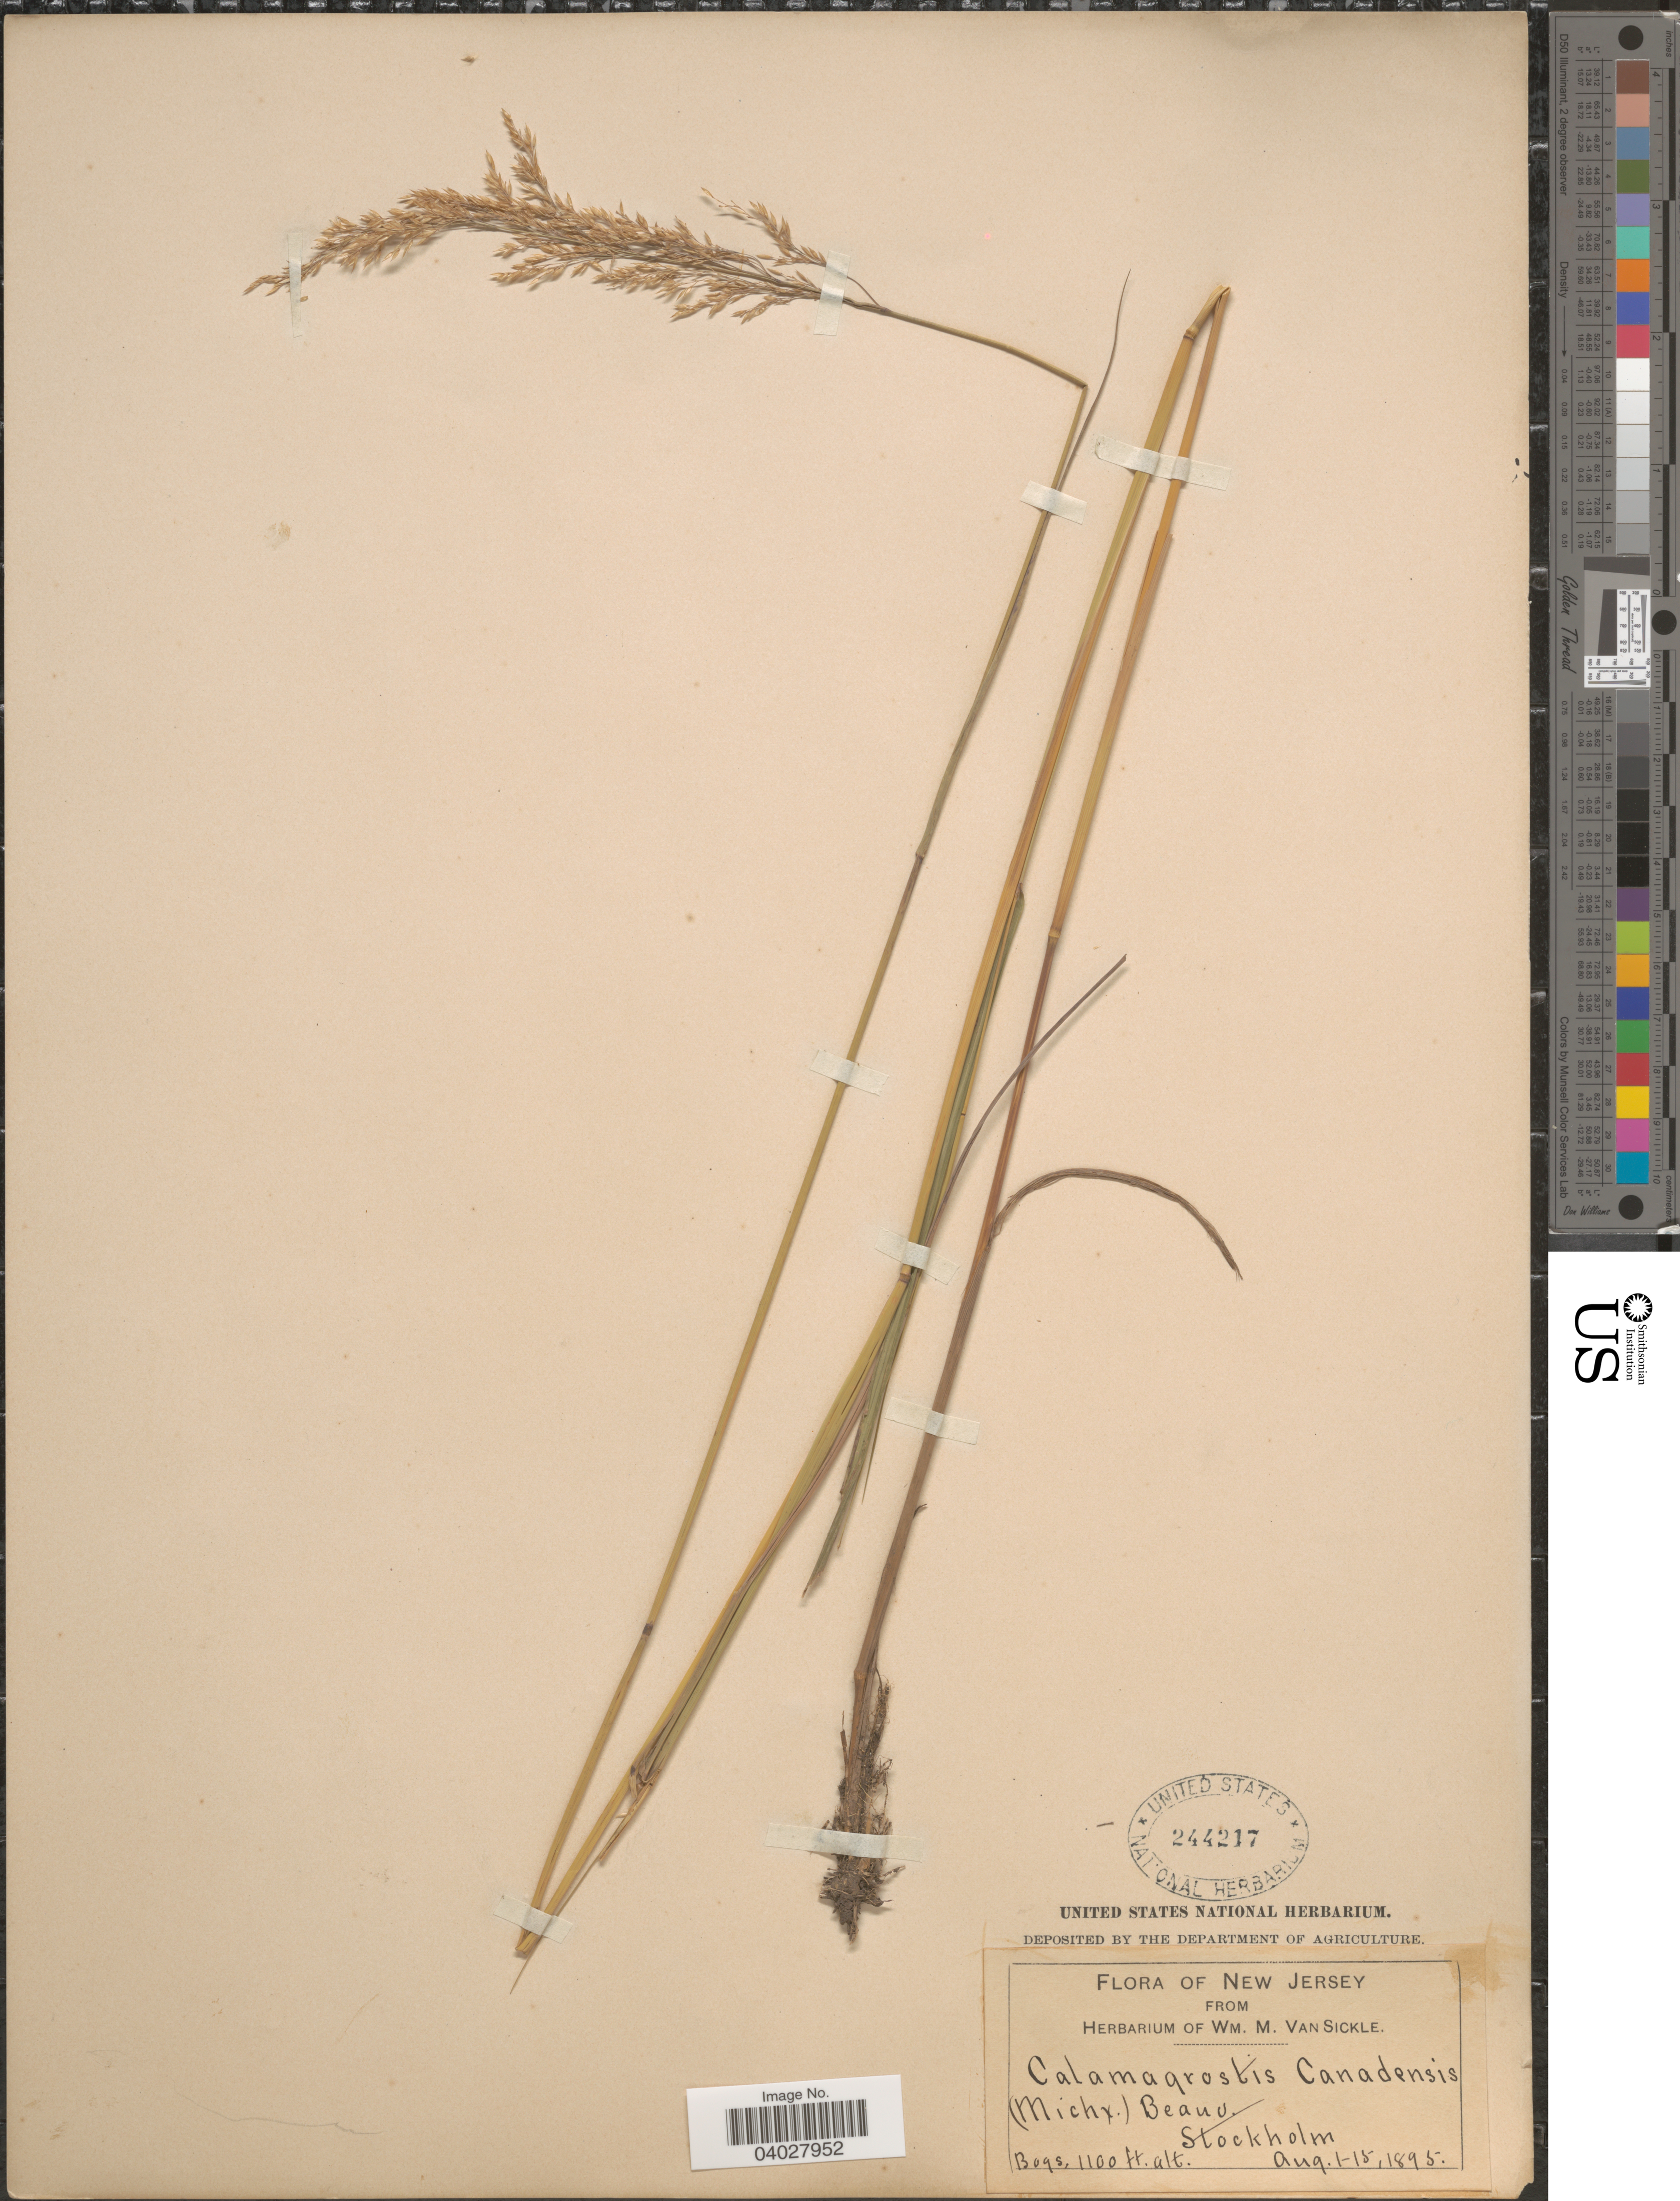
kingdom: Plantae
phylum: Tracheophyta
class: Liliopsida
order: Poales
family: Poaceae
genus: Calamagrostis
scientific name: Calamagrostis canadensis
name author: (Michx.) P. Beauv.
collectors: ex herb. Wm. M. Van Sickle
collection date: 1895-08-01/1895-08-15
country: United States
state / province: New Jersey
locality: Stockholm.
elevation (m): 335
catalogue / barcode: US 244217